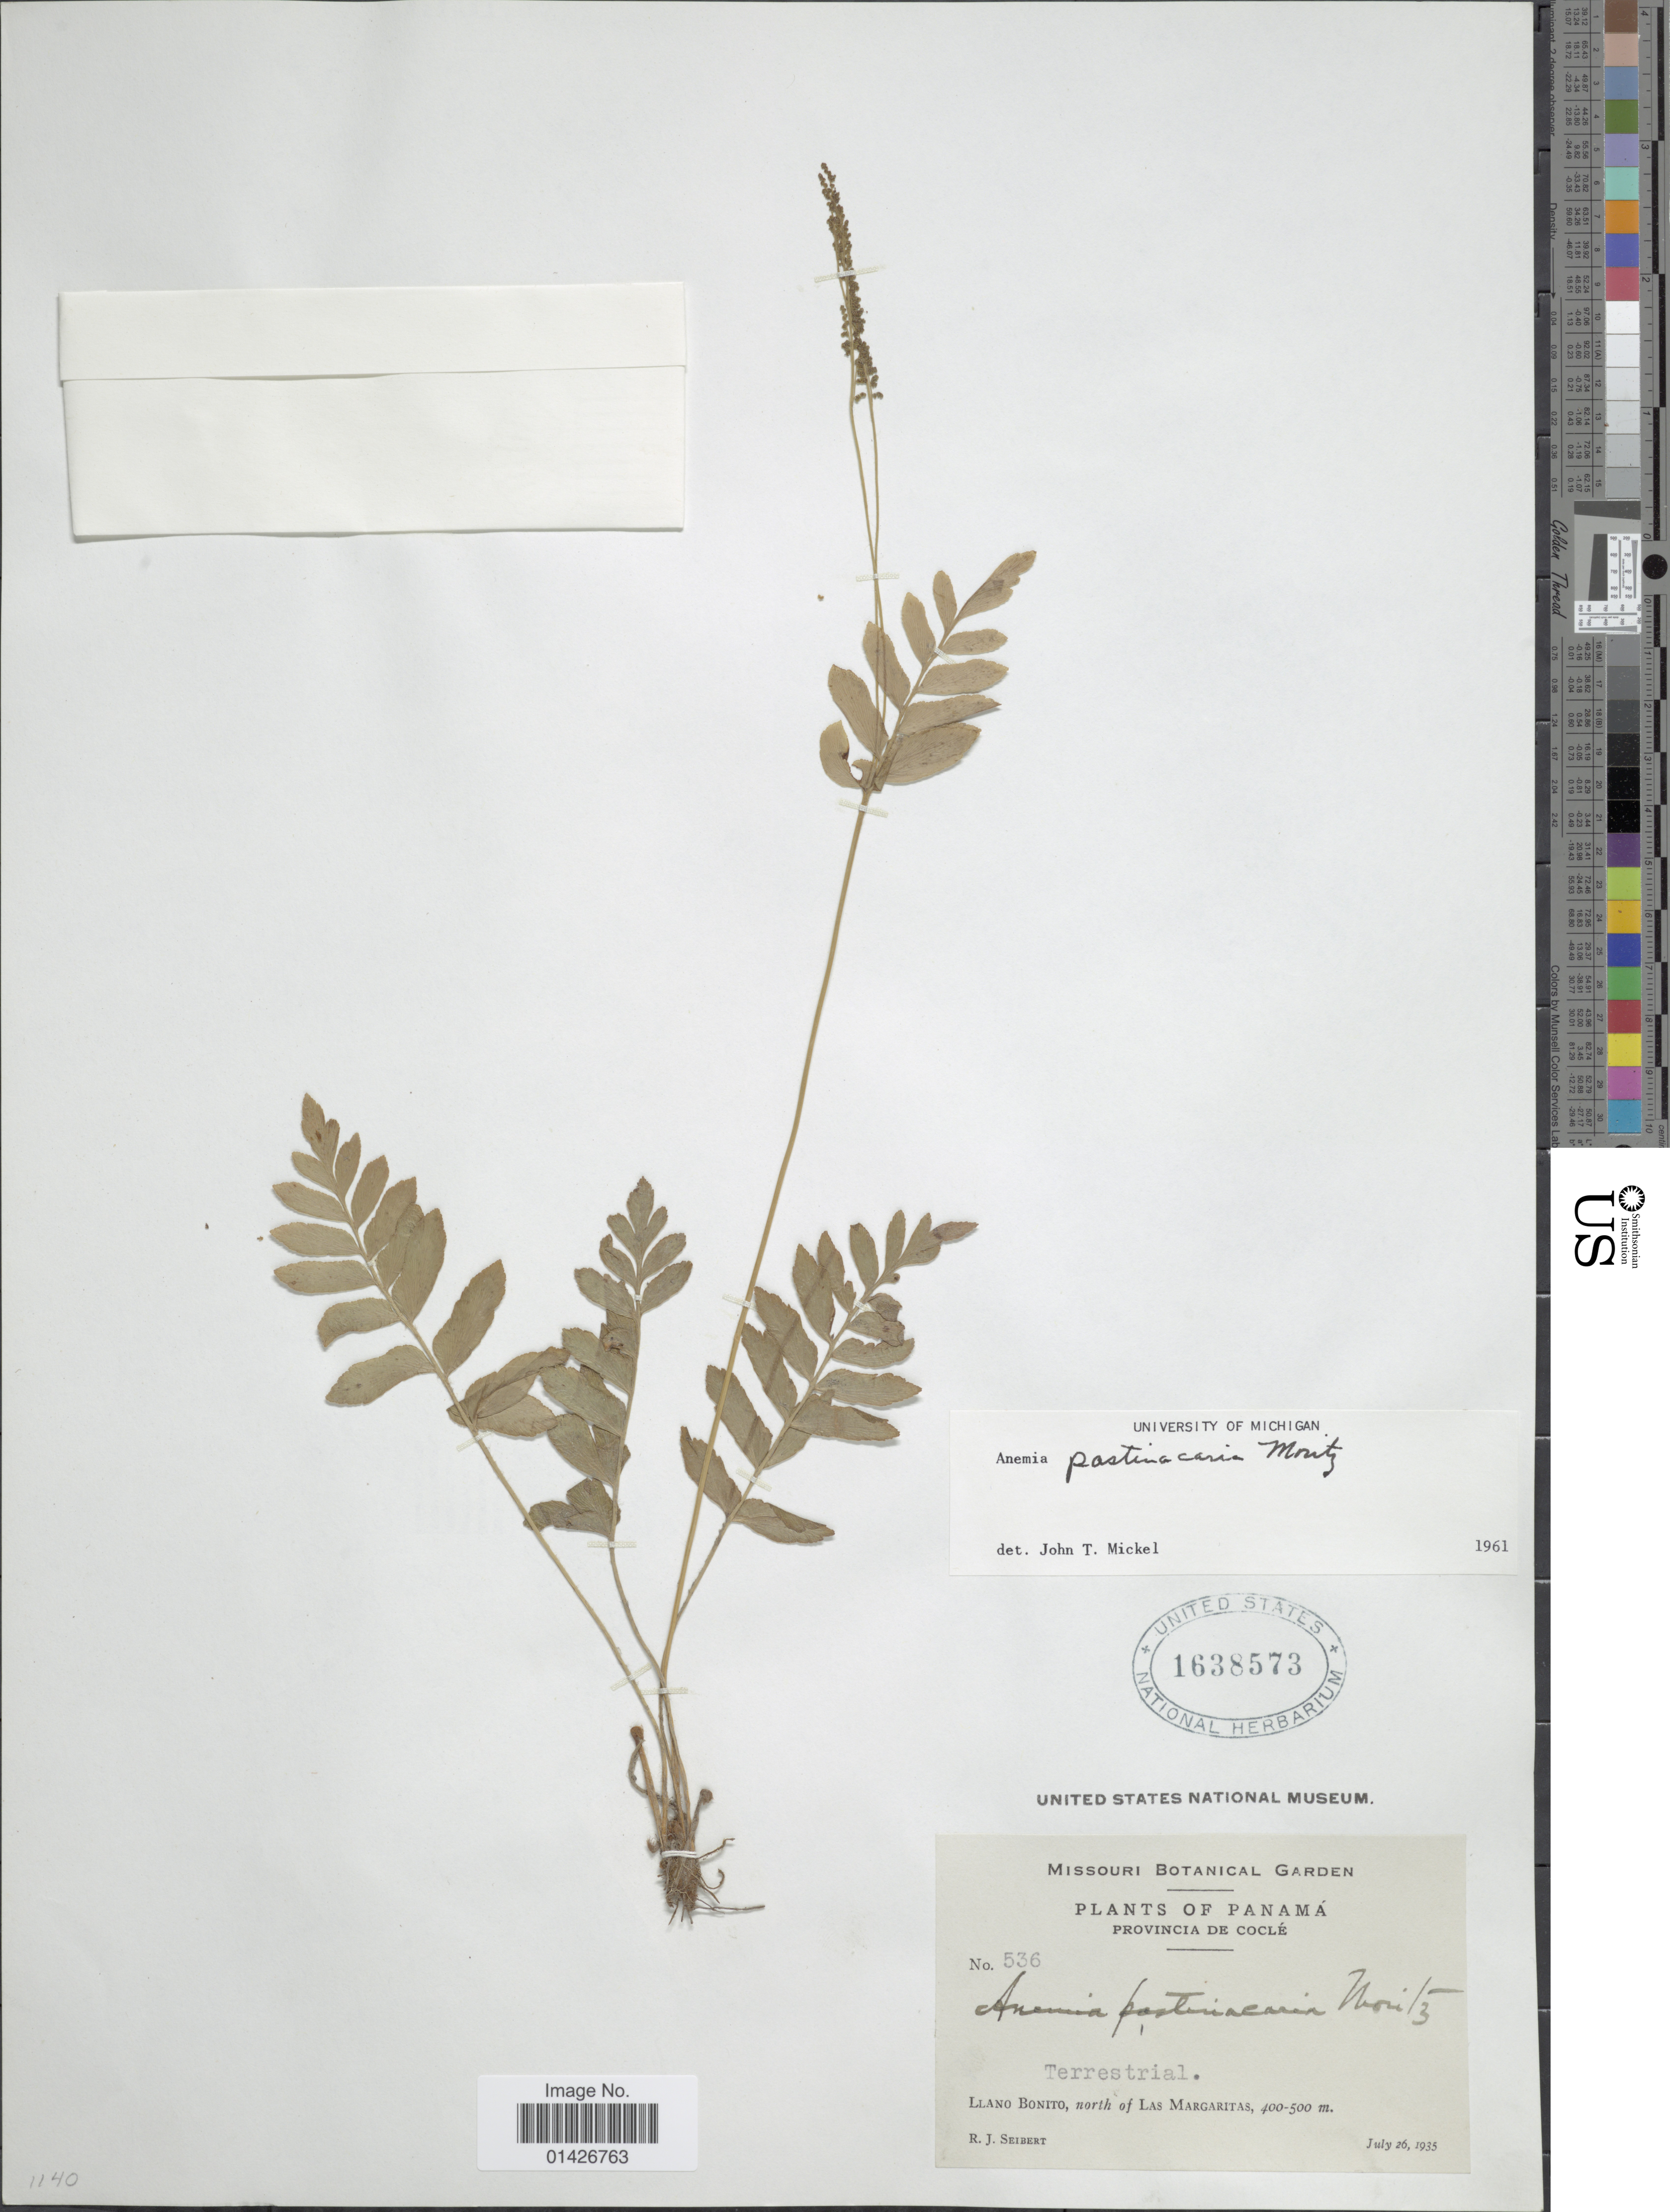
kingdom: Plantae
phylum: Tracheophyta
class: Polypodiopsida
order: Schizaeales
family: Anemiaceae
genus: Anemia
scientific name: Anemia pastinacaria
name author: Moritz ex Prantl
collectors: R. J. Seibert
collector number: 536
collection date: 1935-07-26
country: Panama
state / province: Coclé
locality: Llano Bonito, north of Las Margaritas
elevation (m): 400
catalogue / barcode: US 1638573